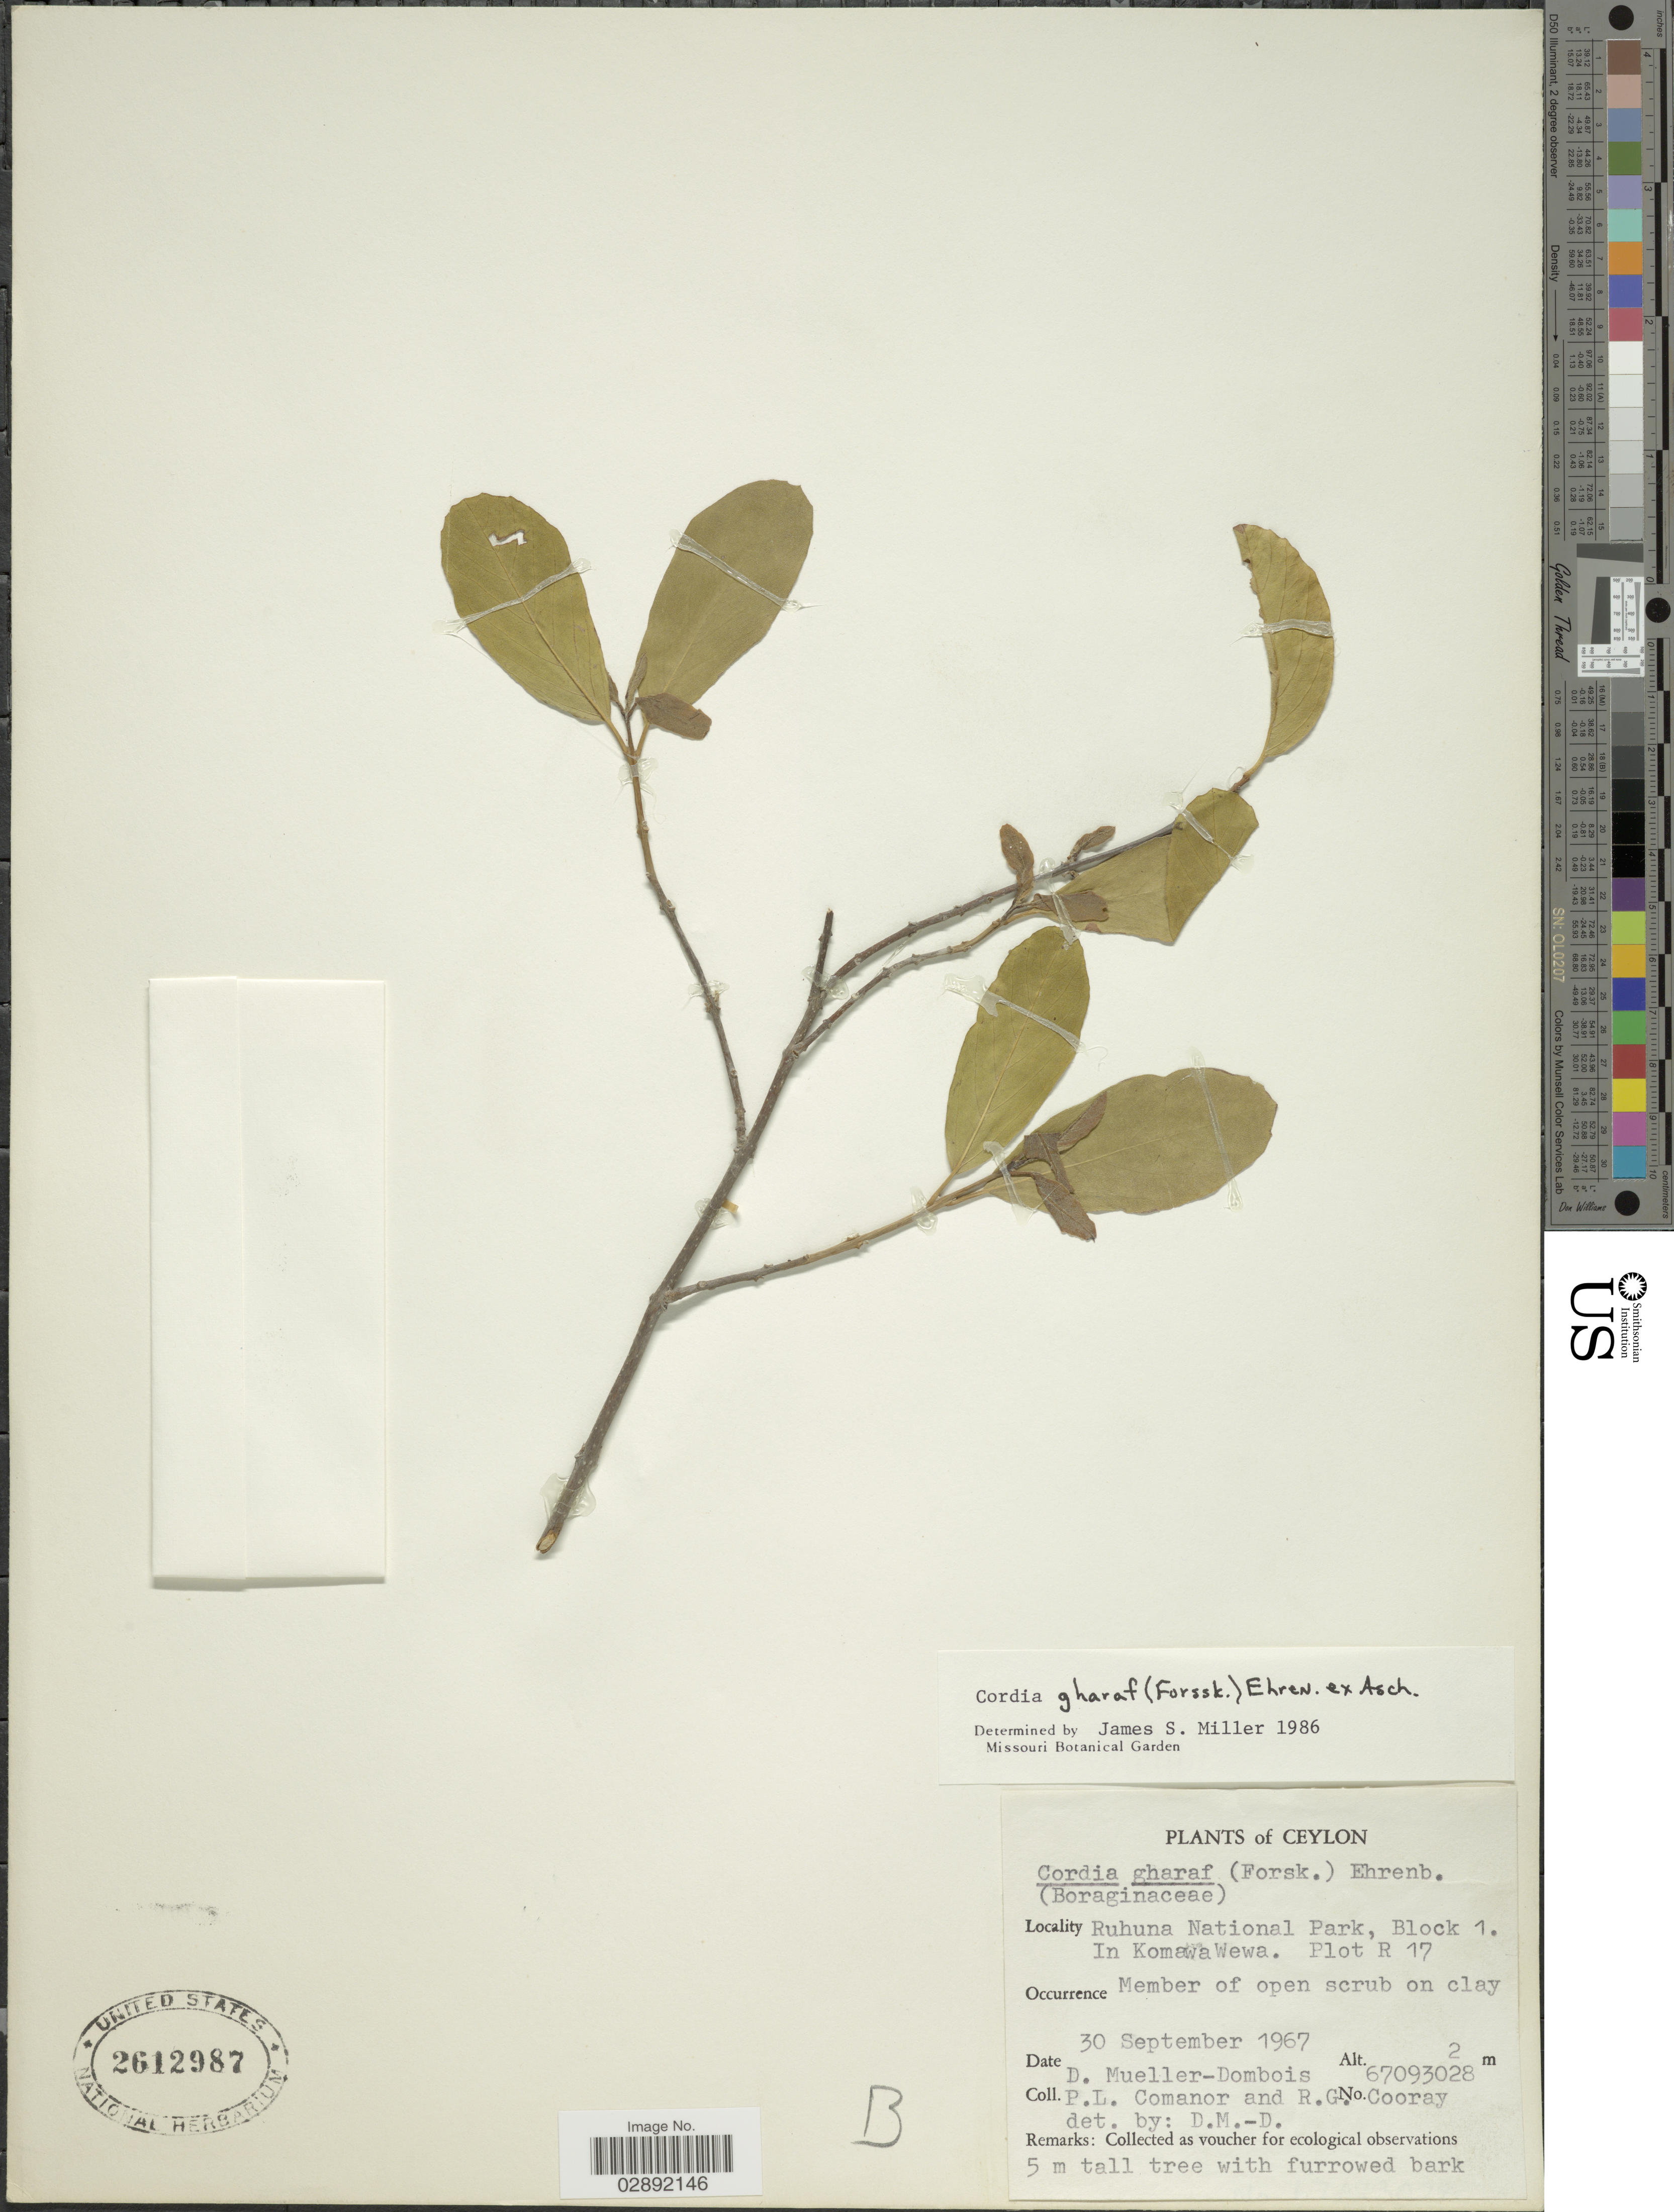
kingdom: Plantae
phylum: Tracheophyta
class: Magnoliopsida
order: Boraginales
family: Cordiaceae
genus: Cordia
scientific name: Cordia gharaf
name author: Ehrenb. ex Asch.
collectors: D. Mueller-Dombois, P. Comanor & R. Cooray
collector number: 37093028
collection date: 1967-09-30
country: Sri Lanka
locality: Ceylon. Ruhuna National Park, Block 1. In Komawa Wewa. Plot R 17.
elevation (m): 2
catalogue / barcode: US 2612987